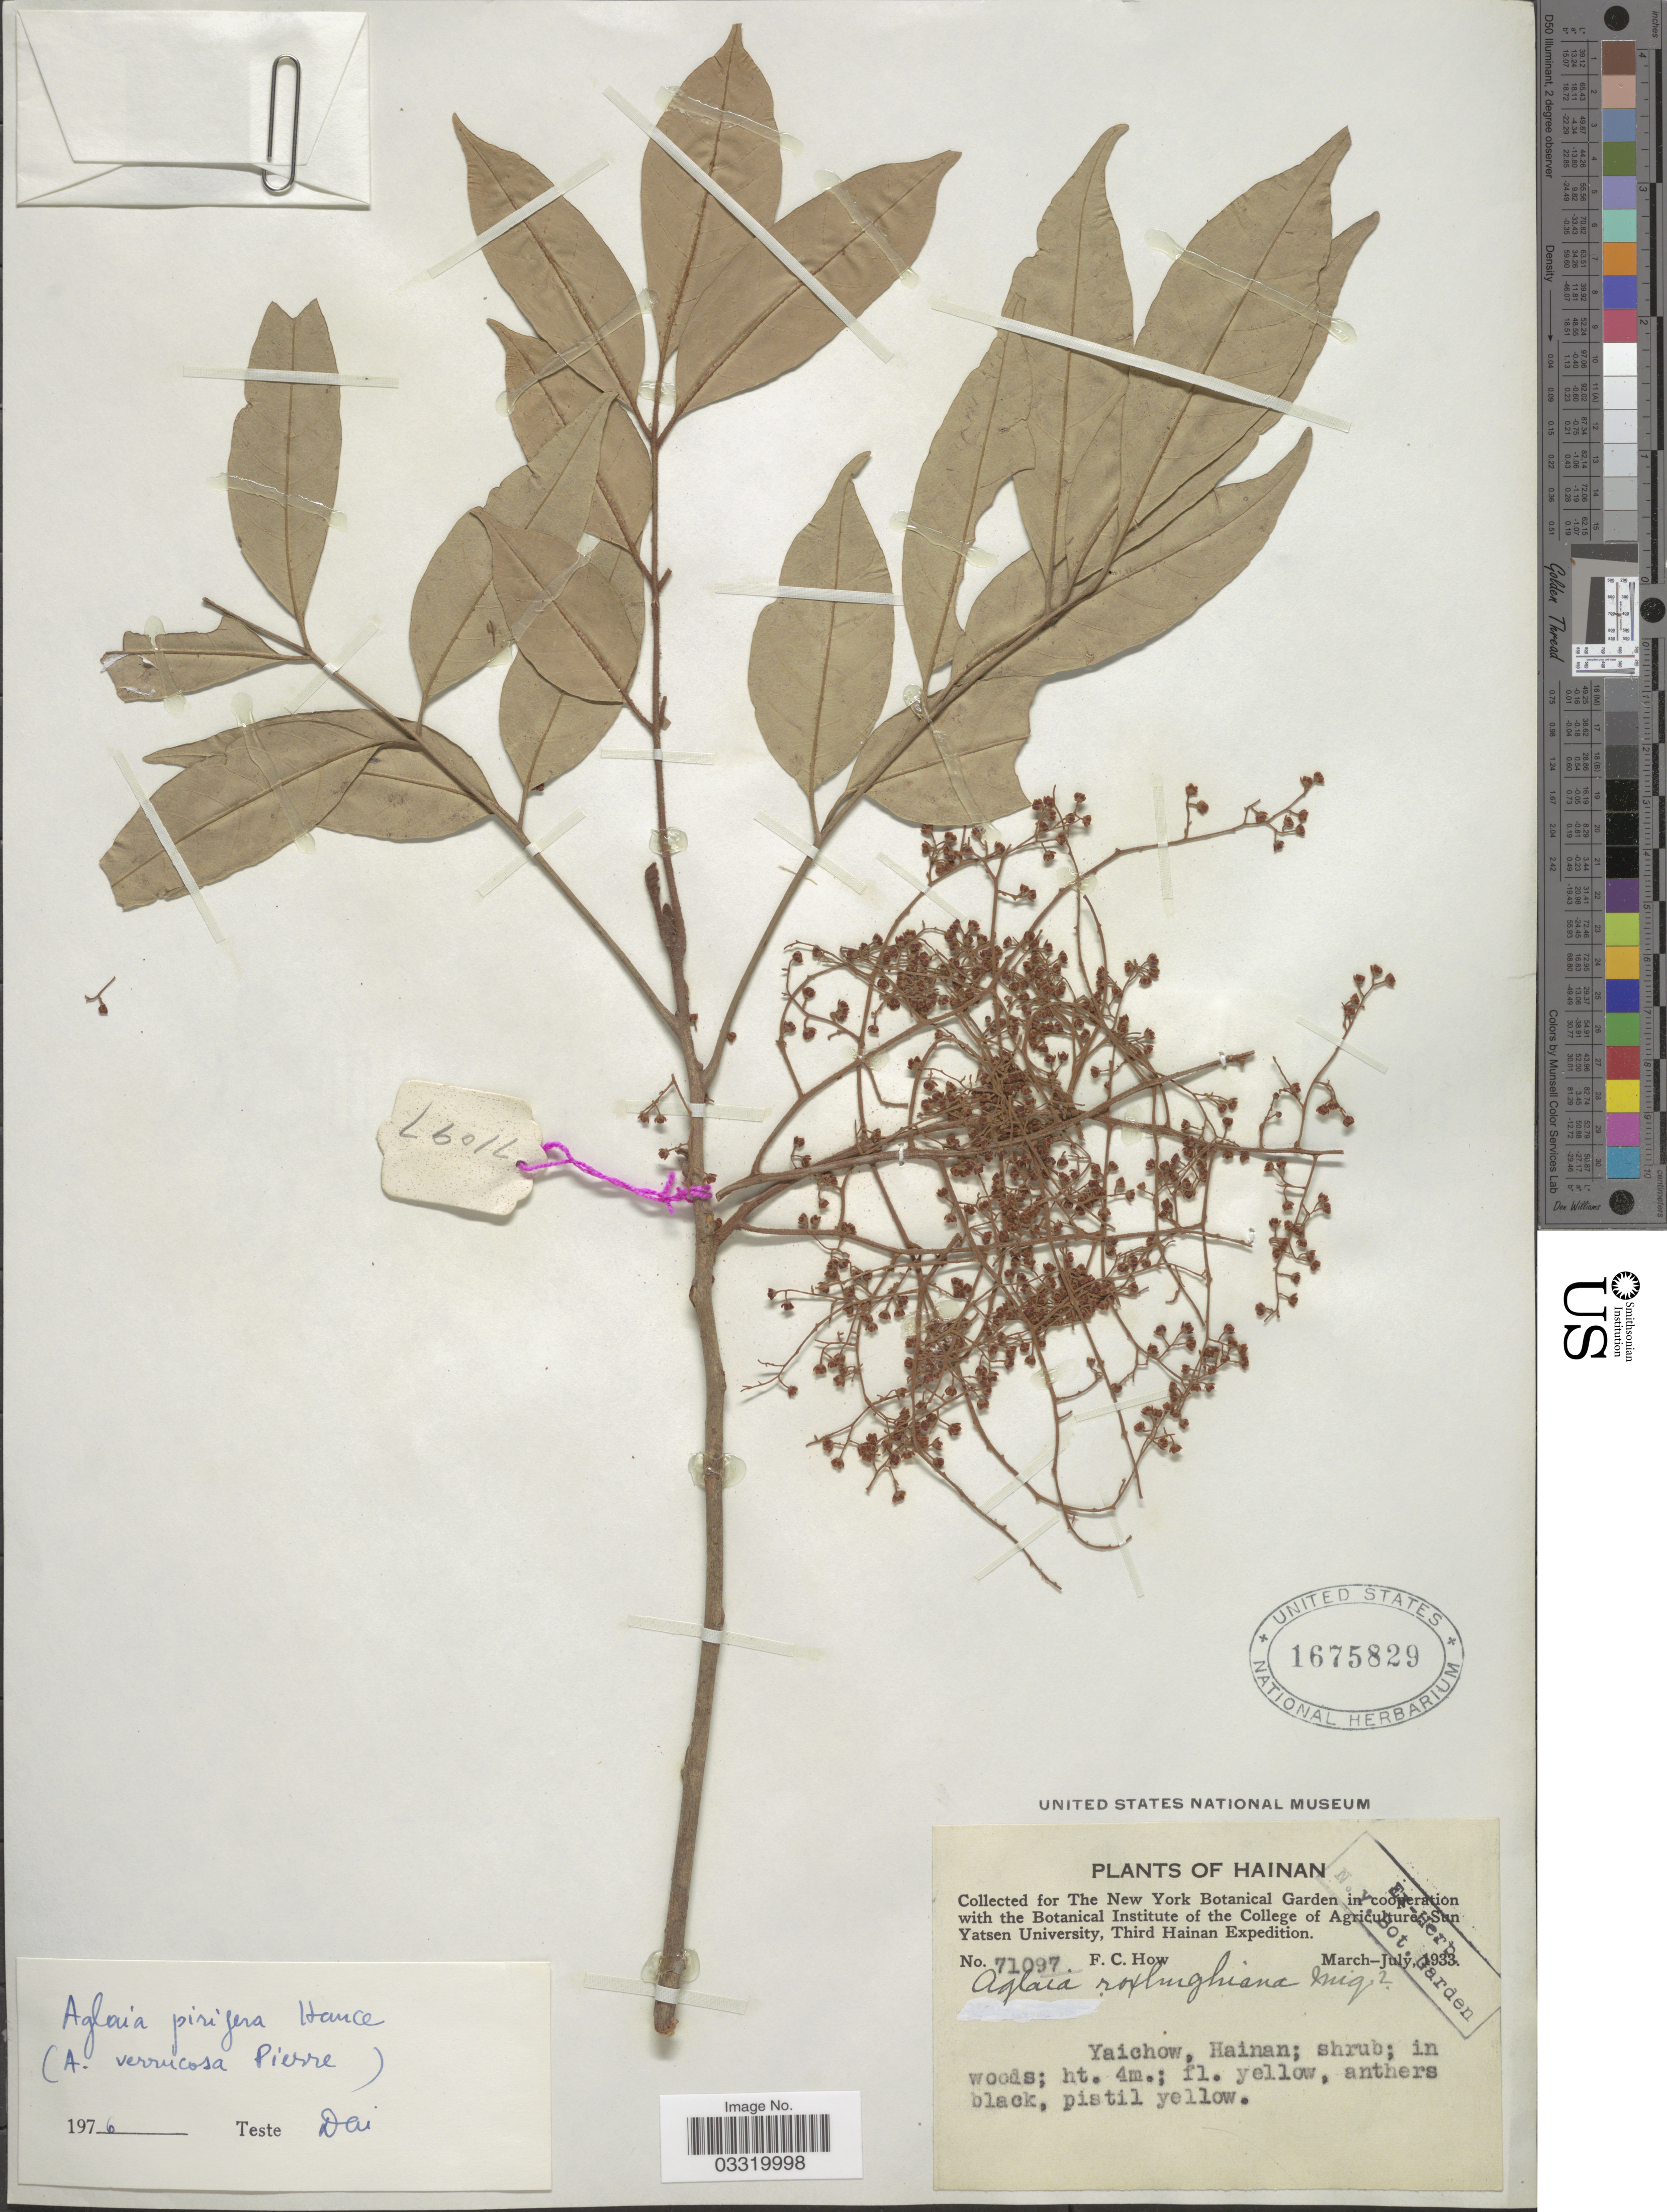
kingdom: Plantae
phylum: Tracheophyta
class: Magnoliopsida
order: Sapindales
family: Meliaceae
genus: Aglaia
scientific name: Aglaia edulis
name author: (Roxb.) Wall.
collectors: F. C. How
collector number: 71097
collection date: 1933-03/1933-07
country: China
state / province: Hainan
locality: Yaichow.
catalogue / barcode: US 1675829